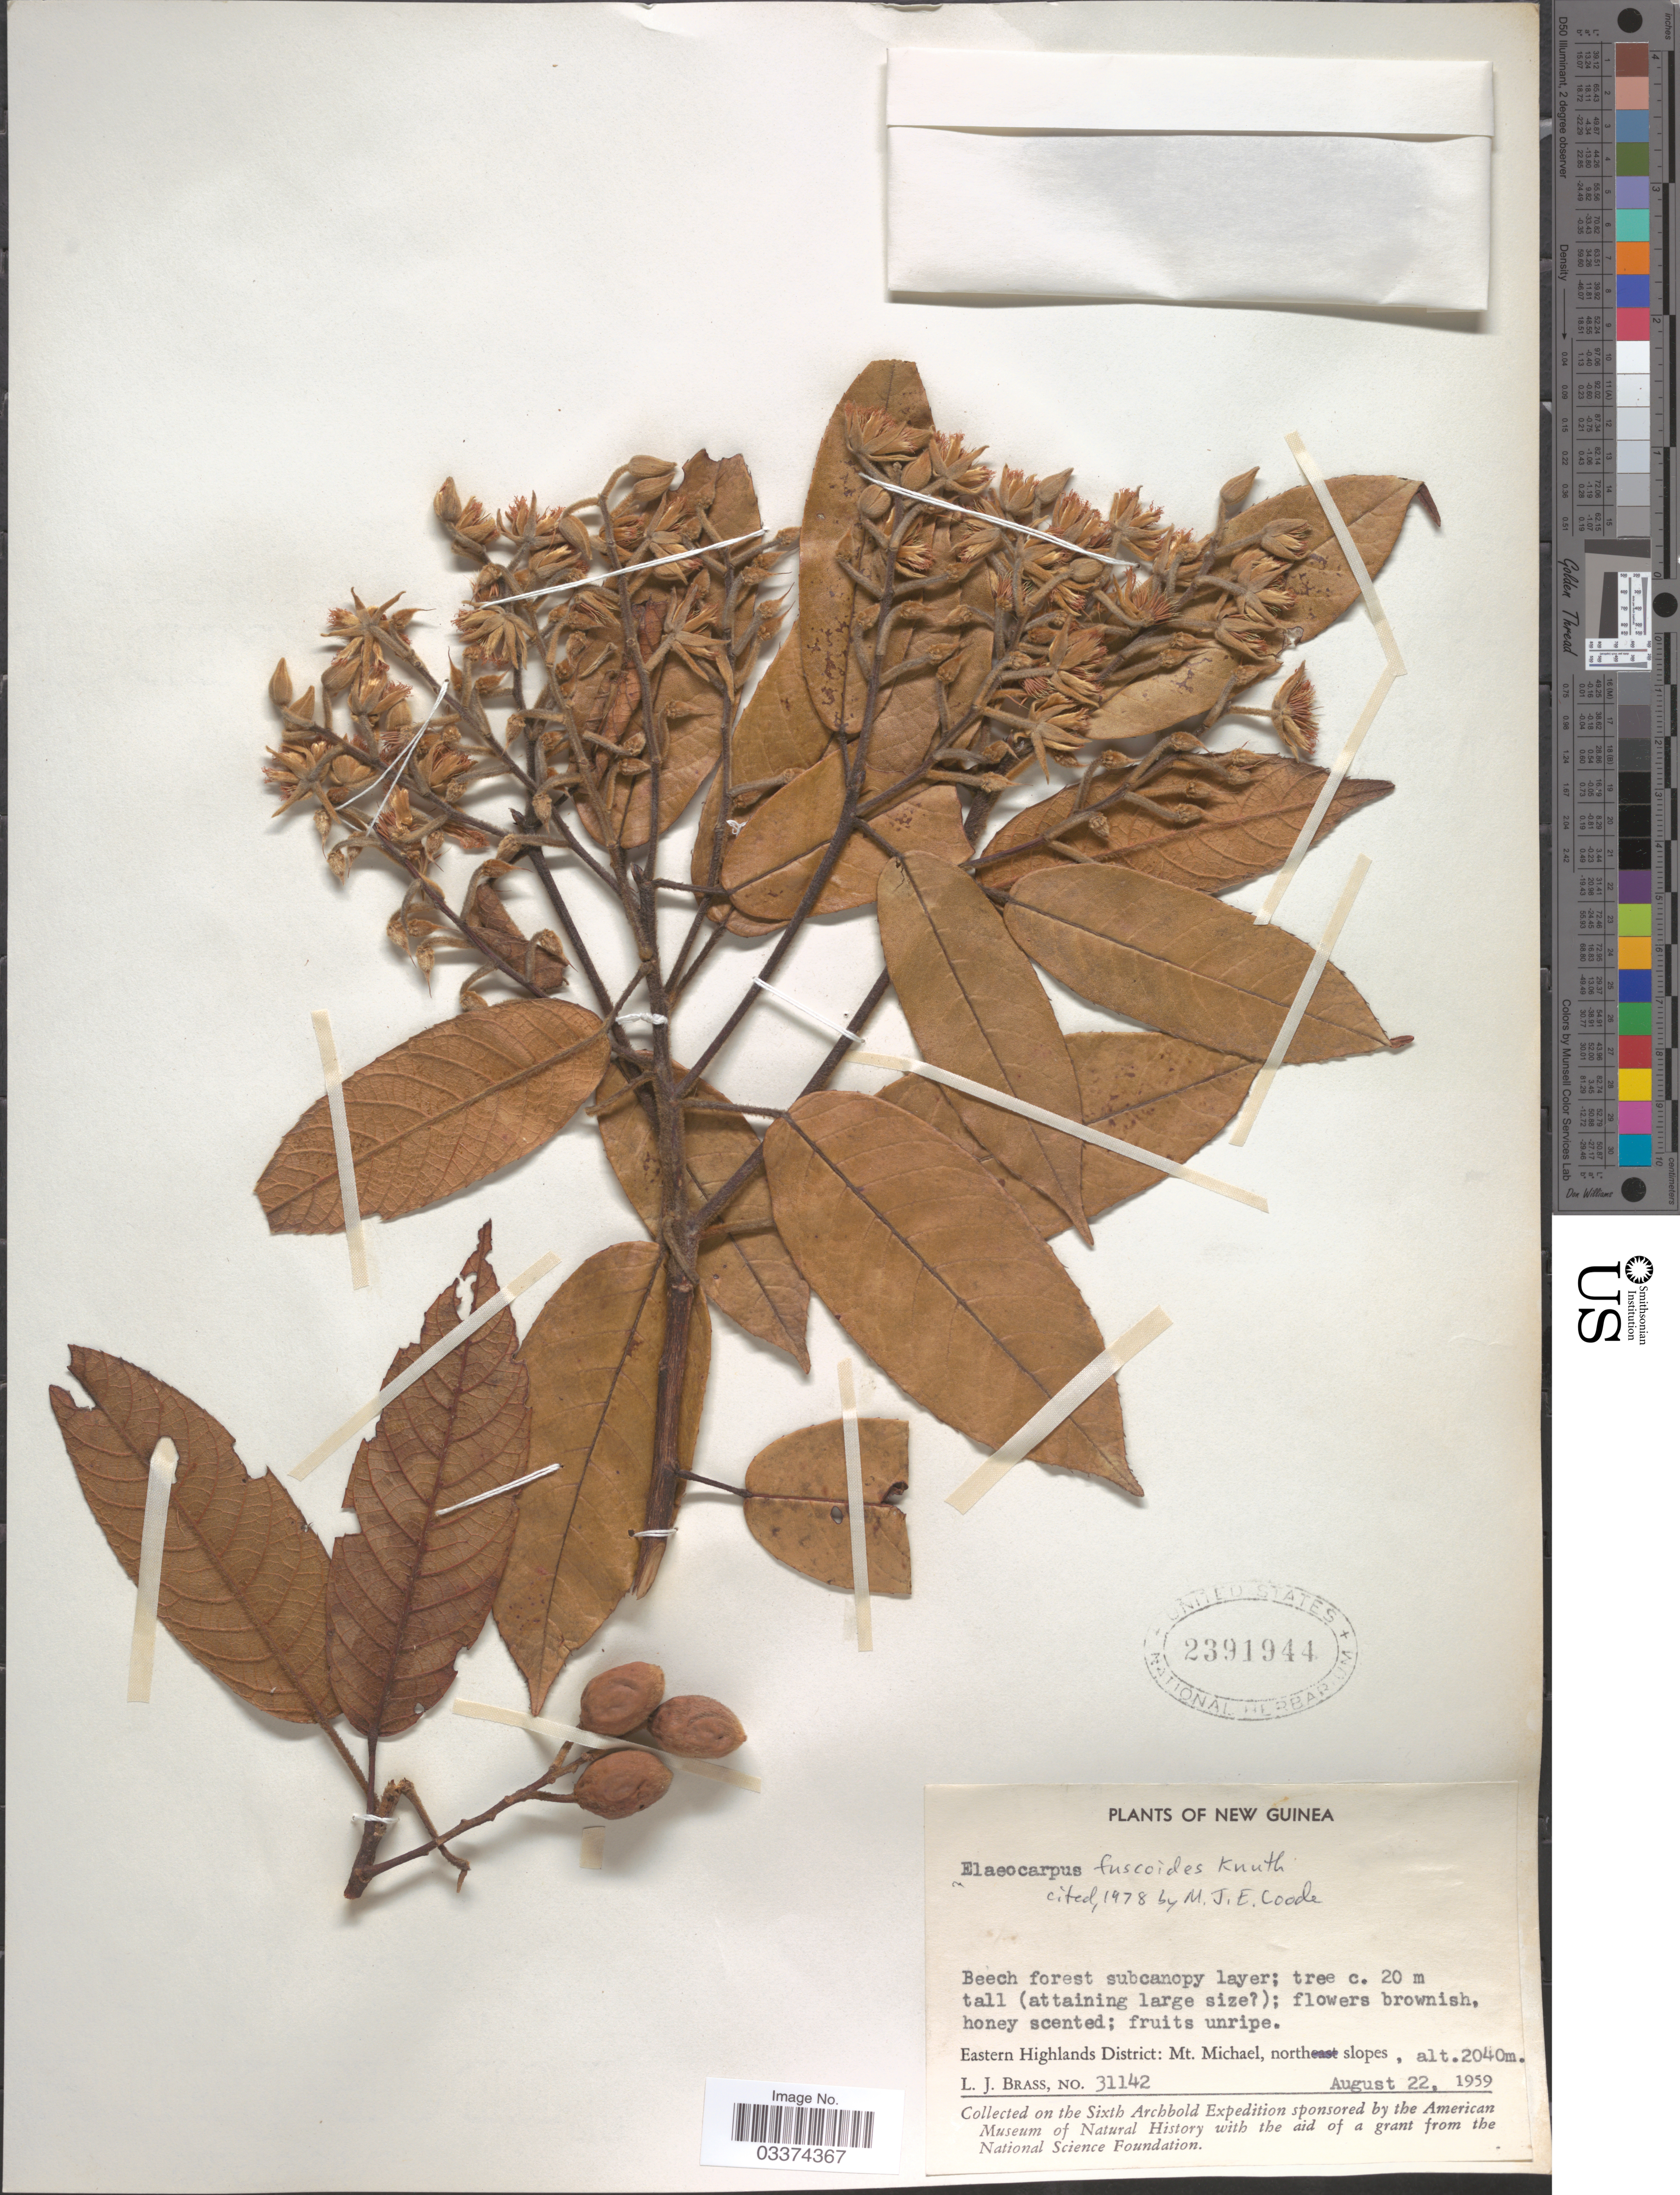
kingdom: Plantae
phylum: Tracheophyta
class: Magnoliopsida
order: Oxalidales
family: Elaeocarpaceae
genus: Elaeocarpus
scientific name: Elaeocarpus fuscoides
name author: R. Knuth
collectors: L. J. Brass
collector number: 31142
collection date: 1959-08-22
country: Papua New Guinea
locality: New Guinea, Eastern Highlands District: Mt. Michael, north slopes.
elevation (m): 2040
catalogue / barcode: US 2391944